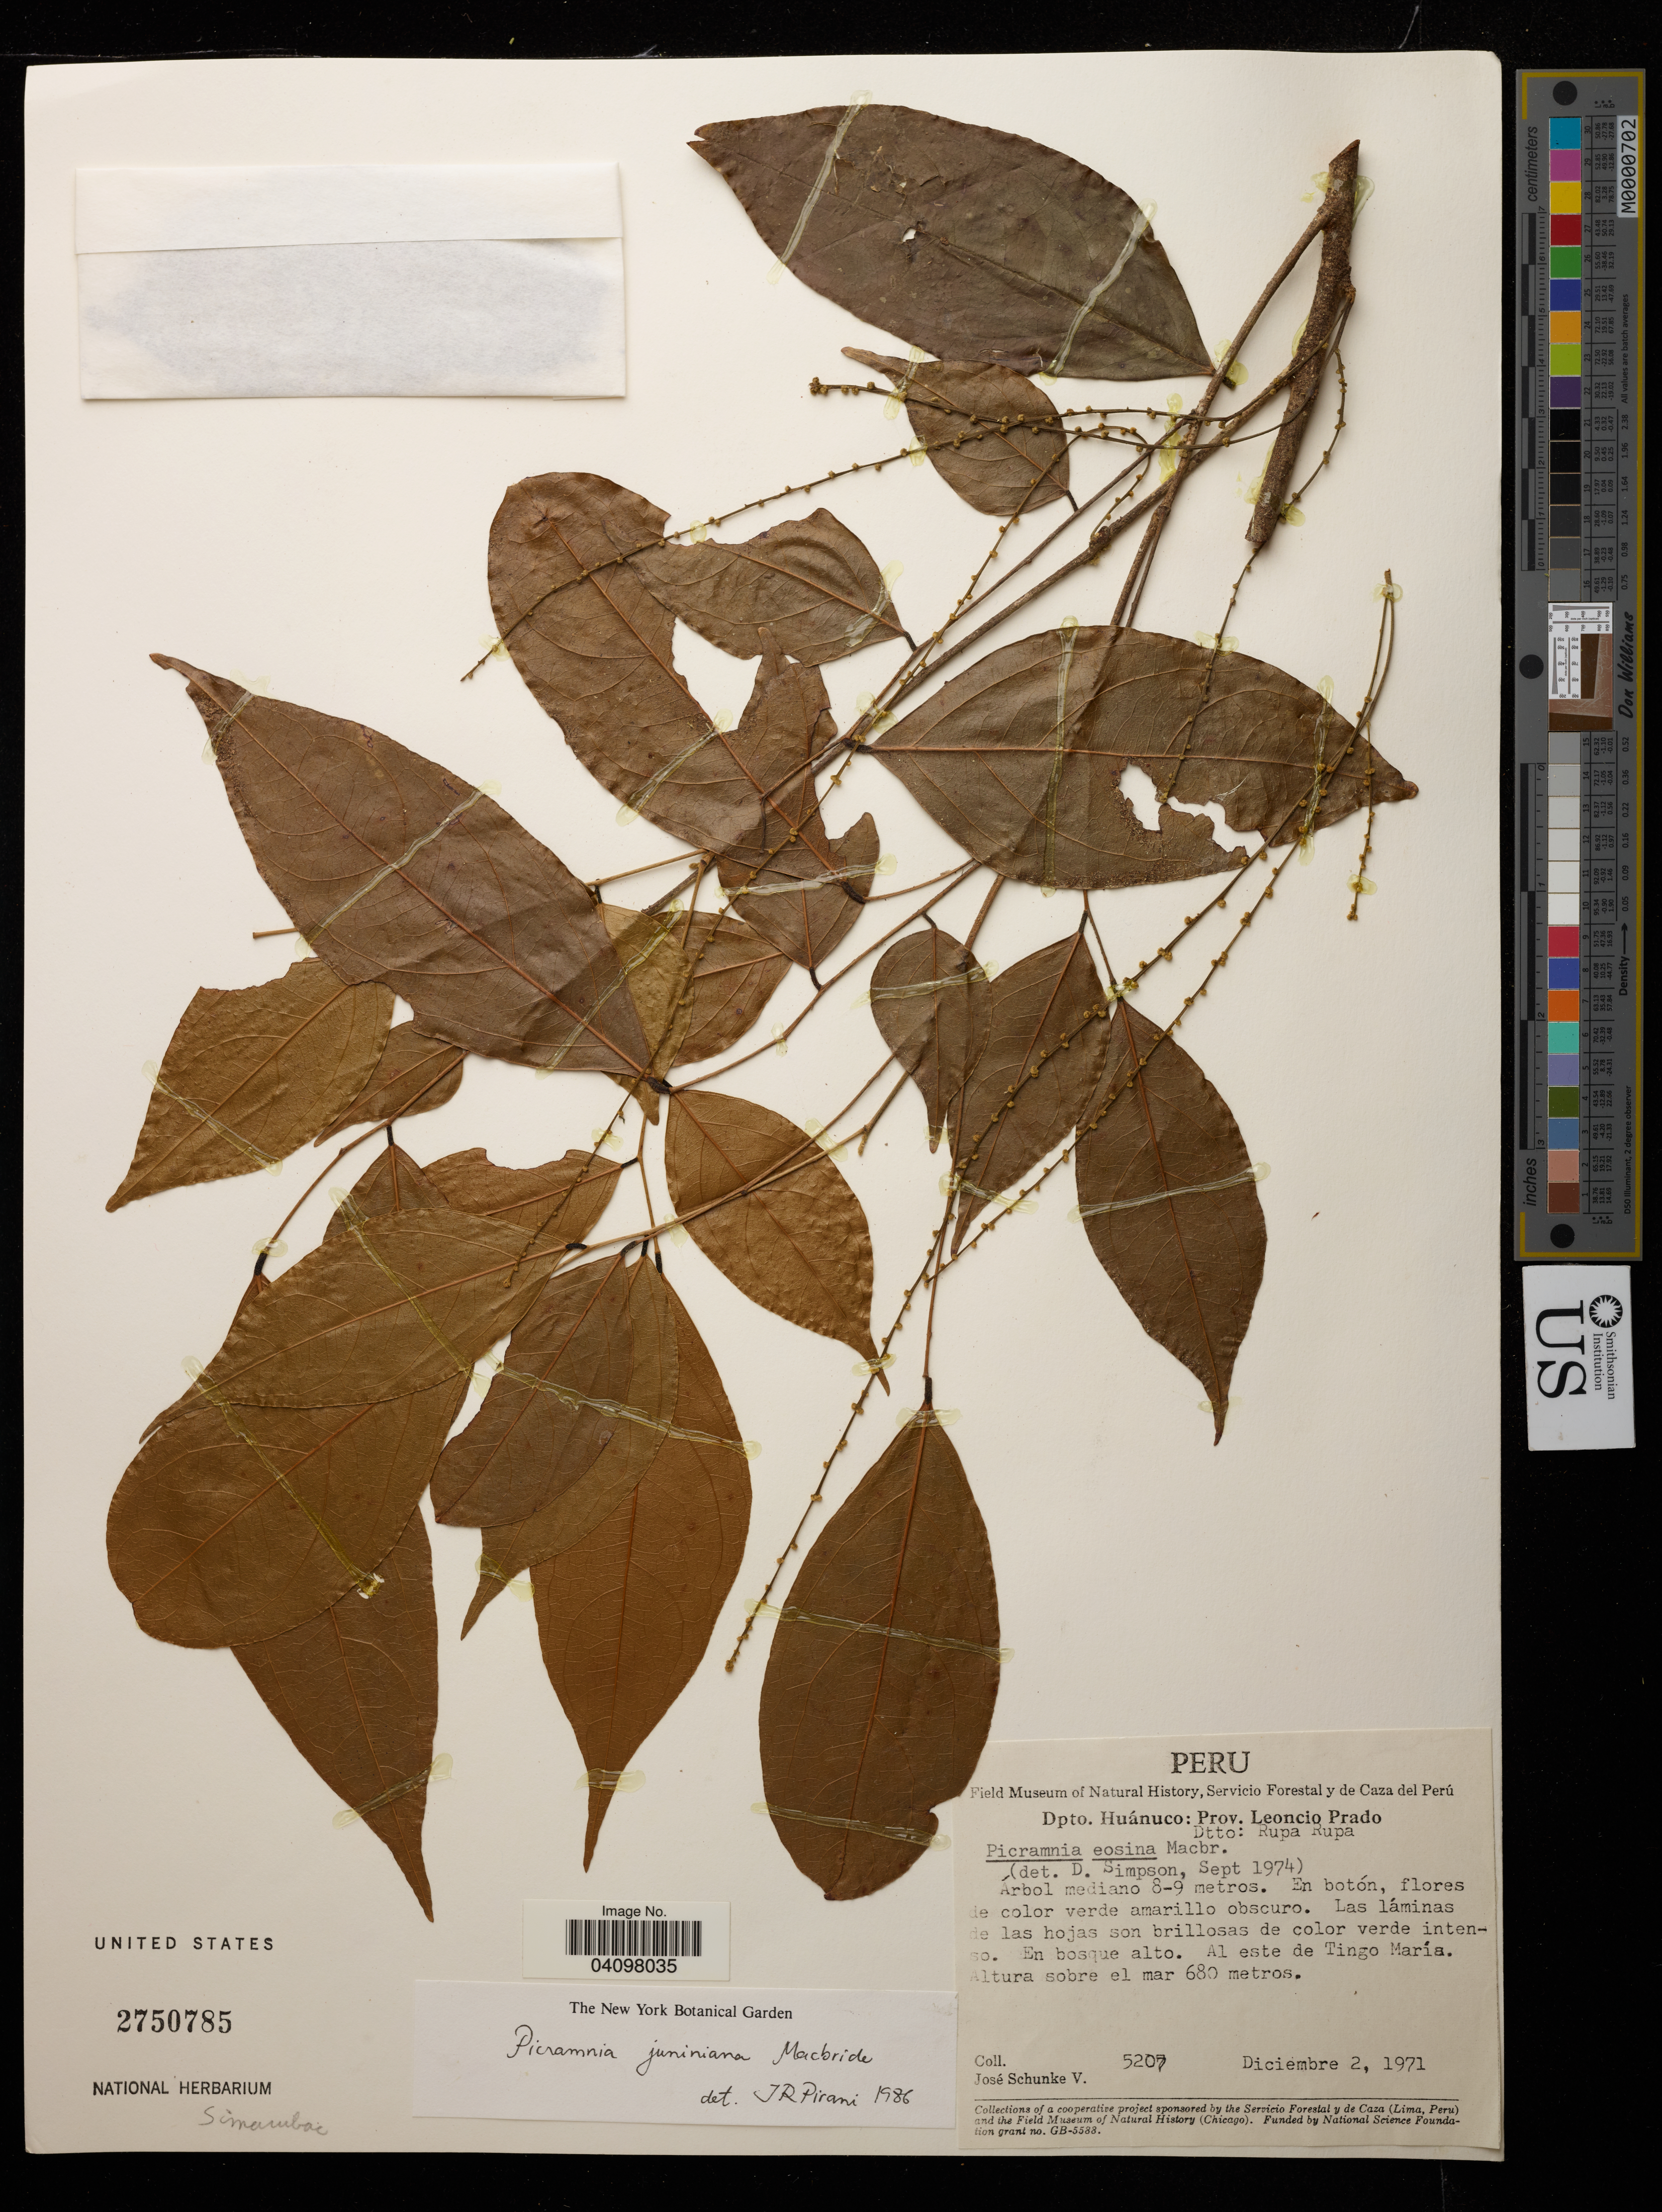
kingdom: Plantae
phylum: Tracheophyta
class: Magnoliopsida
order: Picramniales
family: Picramniaceae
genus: Picramnia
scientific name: Picramnia juniniana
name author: J.F. Macbr.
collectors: J. Schunke Vigo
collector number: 5207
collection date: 1971-12-02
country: Peru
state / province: Huánuco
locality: Prov. Leoncio Prado, Dtto: Rupa Rupa.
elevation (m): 680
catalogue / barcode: US 2750785